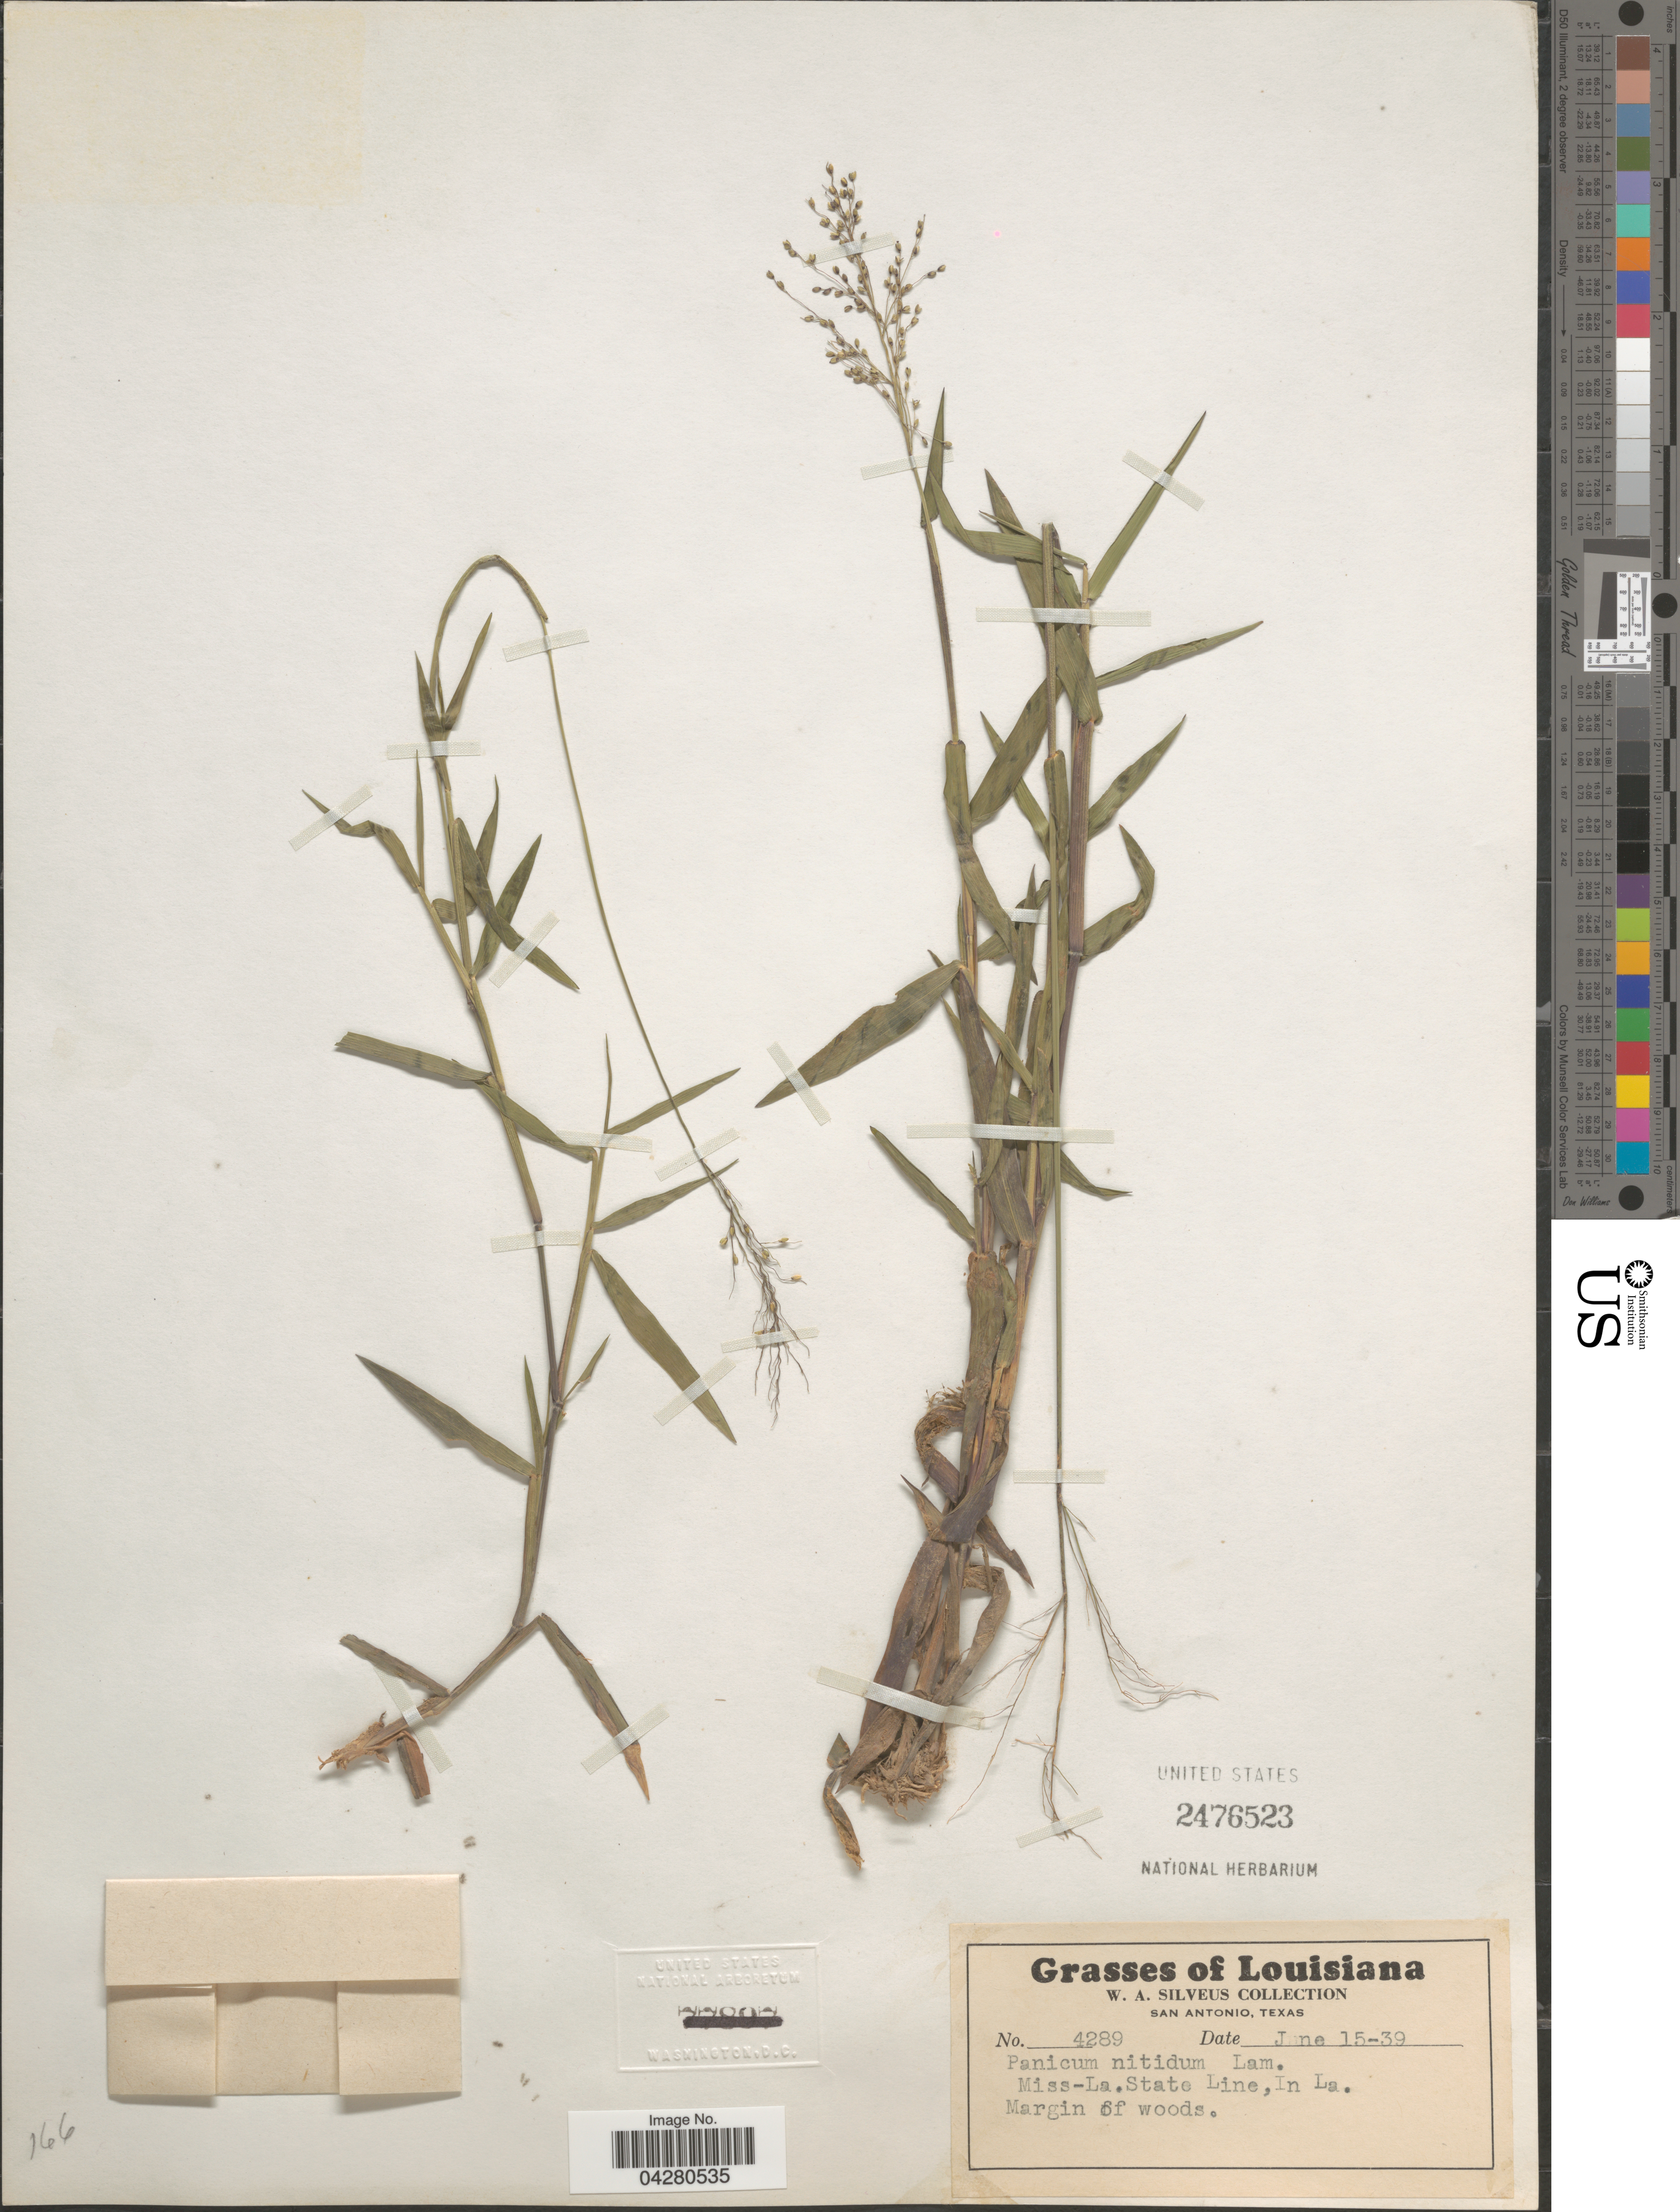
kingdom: Plantae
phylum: Tracheophyta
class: Liliopsida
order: Poales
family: Poaceae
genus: Dichanthelium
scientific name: Dichanthelium dichotomum var. dichotomum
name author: (L.) Gould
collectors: W. Silveus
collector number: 4289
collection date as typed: Transcribed d/m/y: 15/6/39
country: United States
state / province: Louisiana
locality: Miss. State Line, In La.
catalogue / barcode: US 2476523